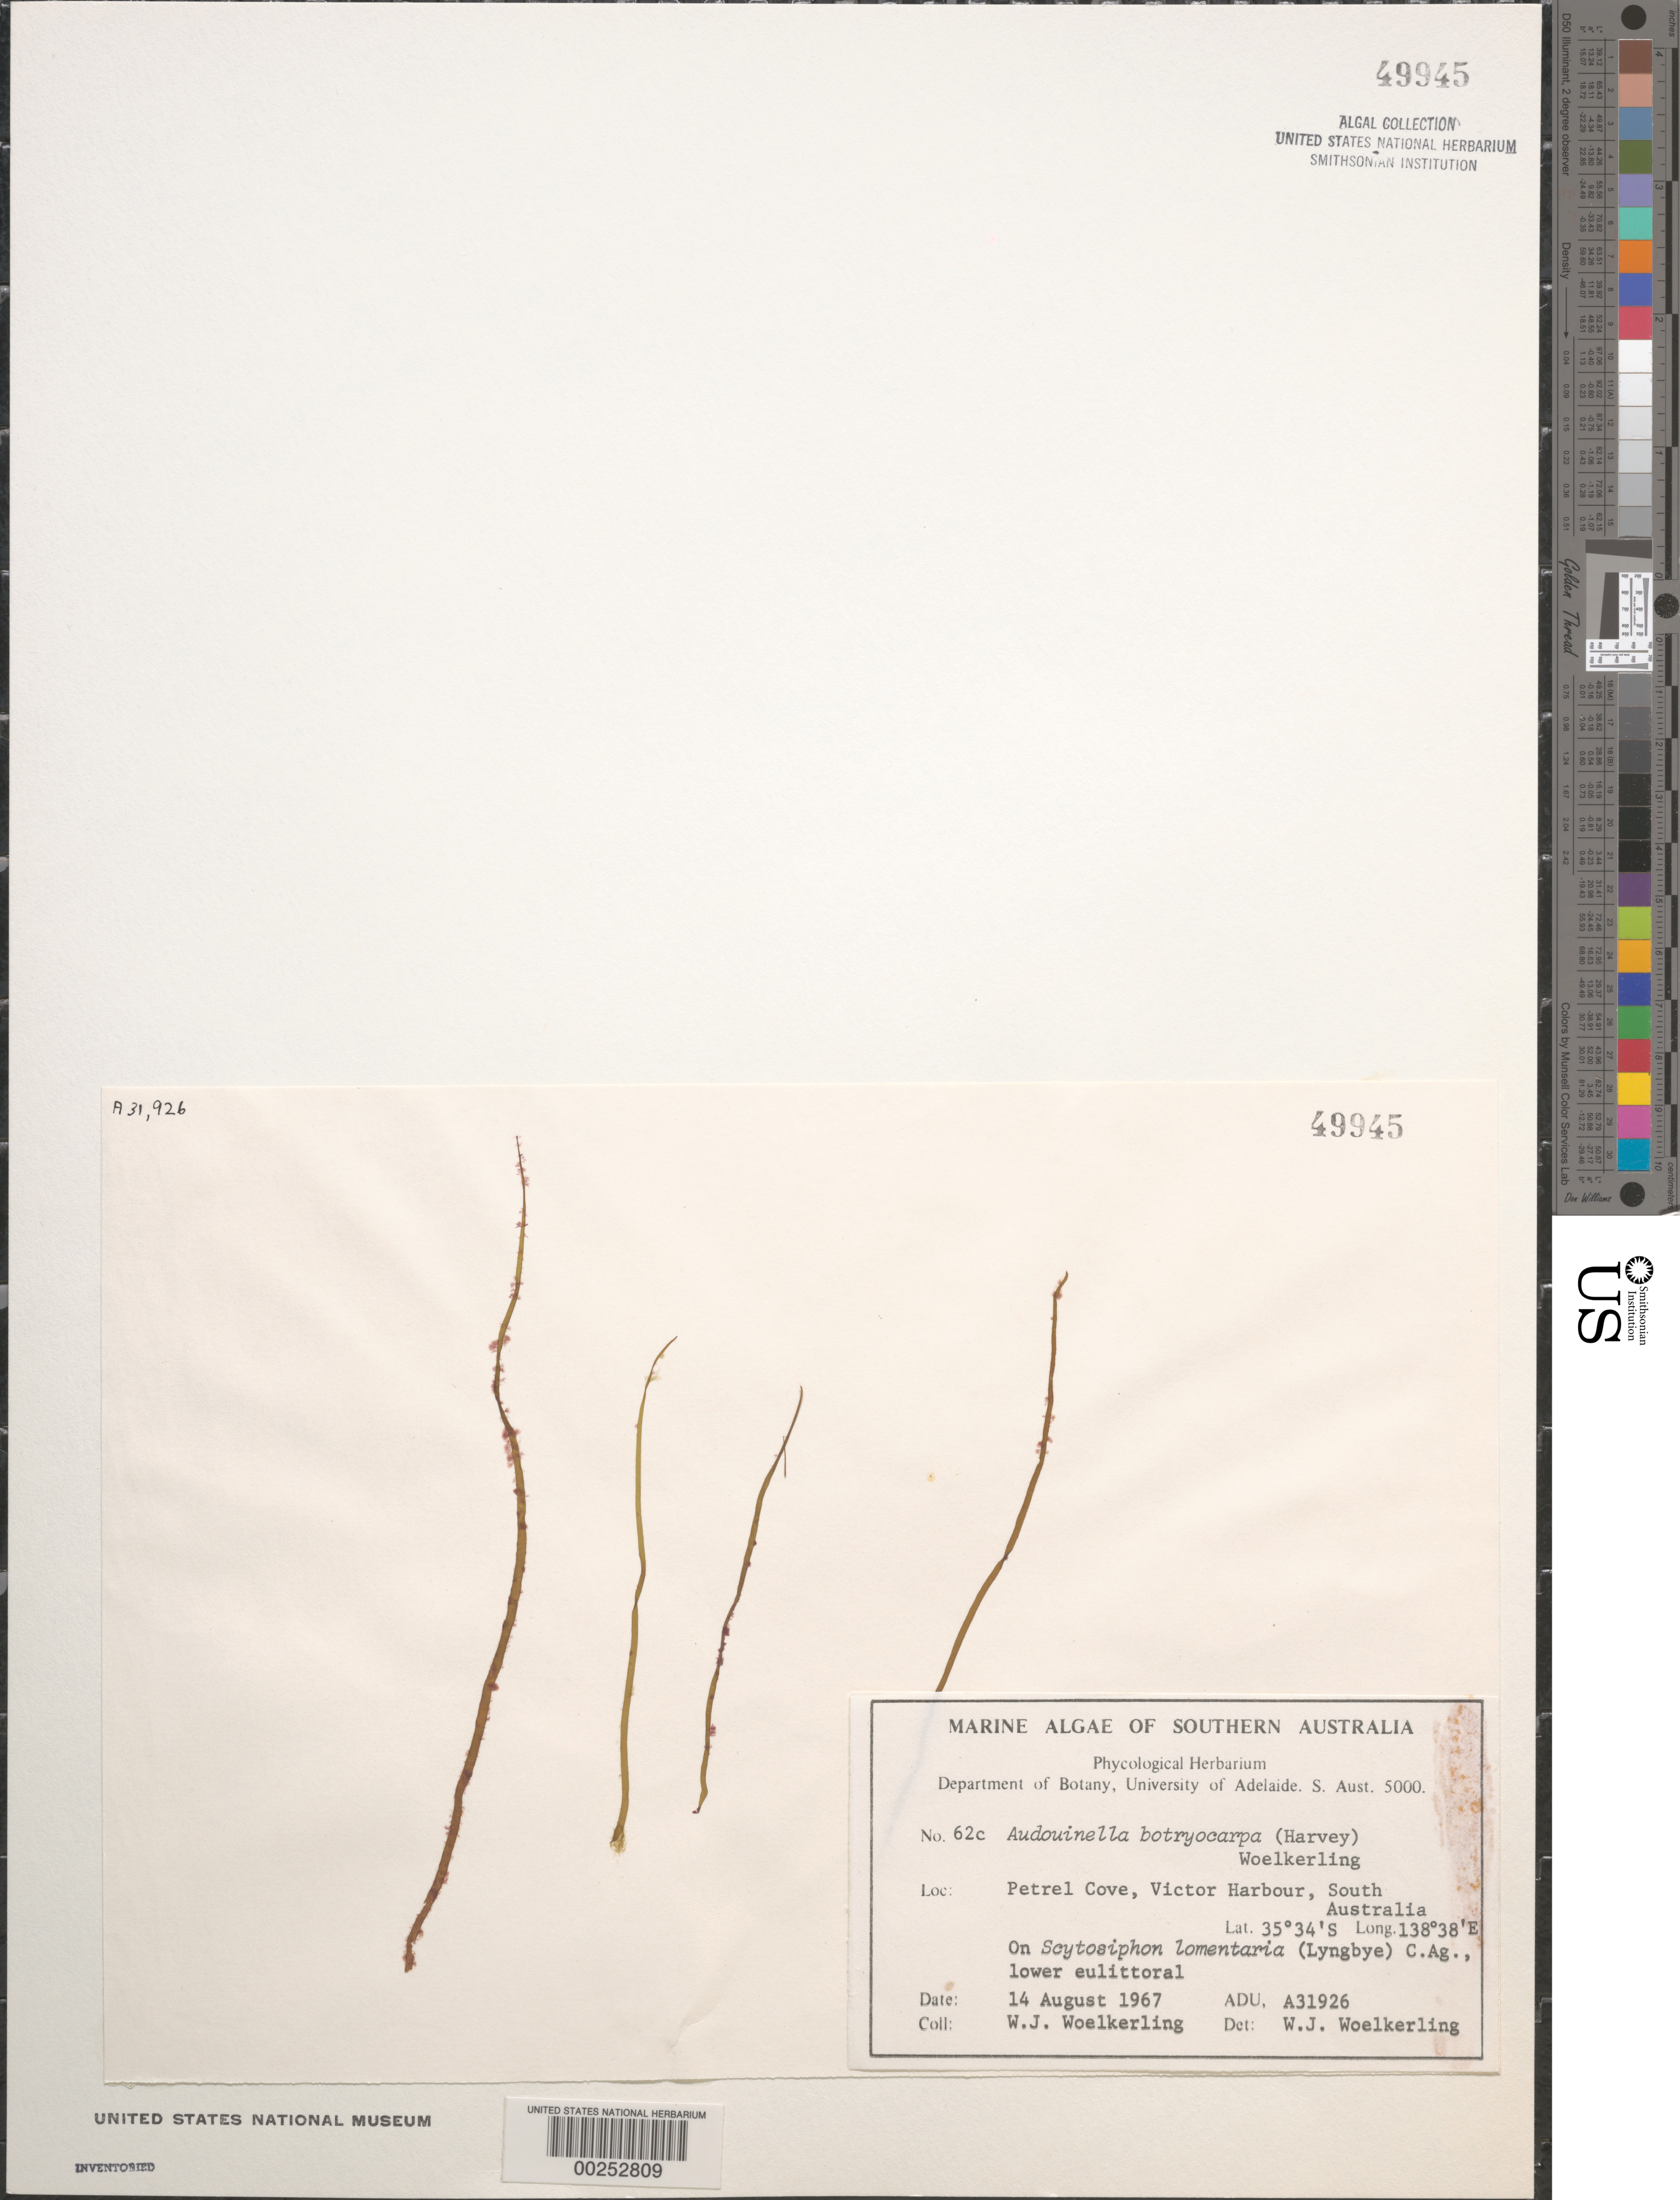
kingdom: Plantae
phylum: Rhodophyta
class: Florideophyceae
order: Colaconematales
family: Colaconemataceae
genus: Colaconema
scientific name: Colaconema caespitosum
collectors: W. Woelkerling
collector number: ADU A31926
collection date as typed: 14 Aug 1967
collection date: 1967-08-14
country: Australia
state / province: South Australia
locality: Petrel cove, victor harbor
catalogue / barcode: US 49945